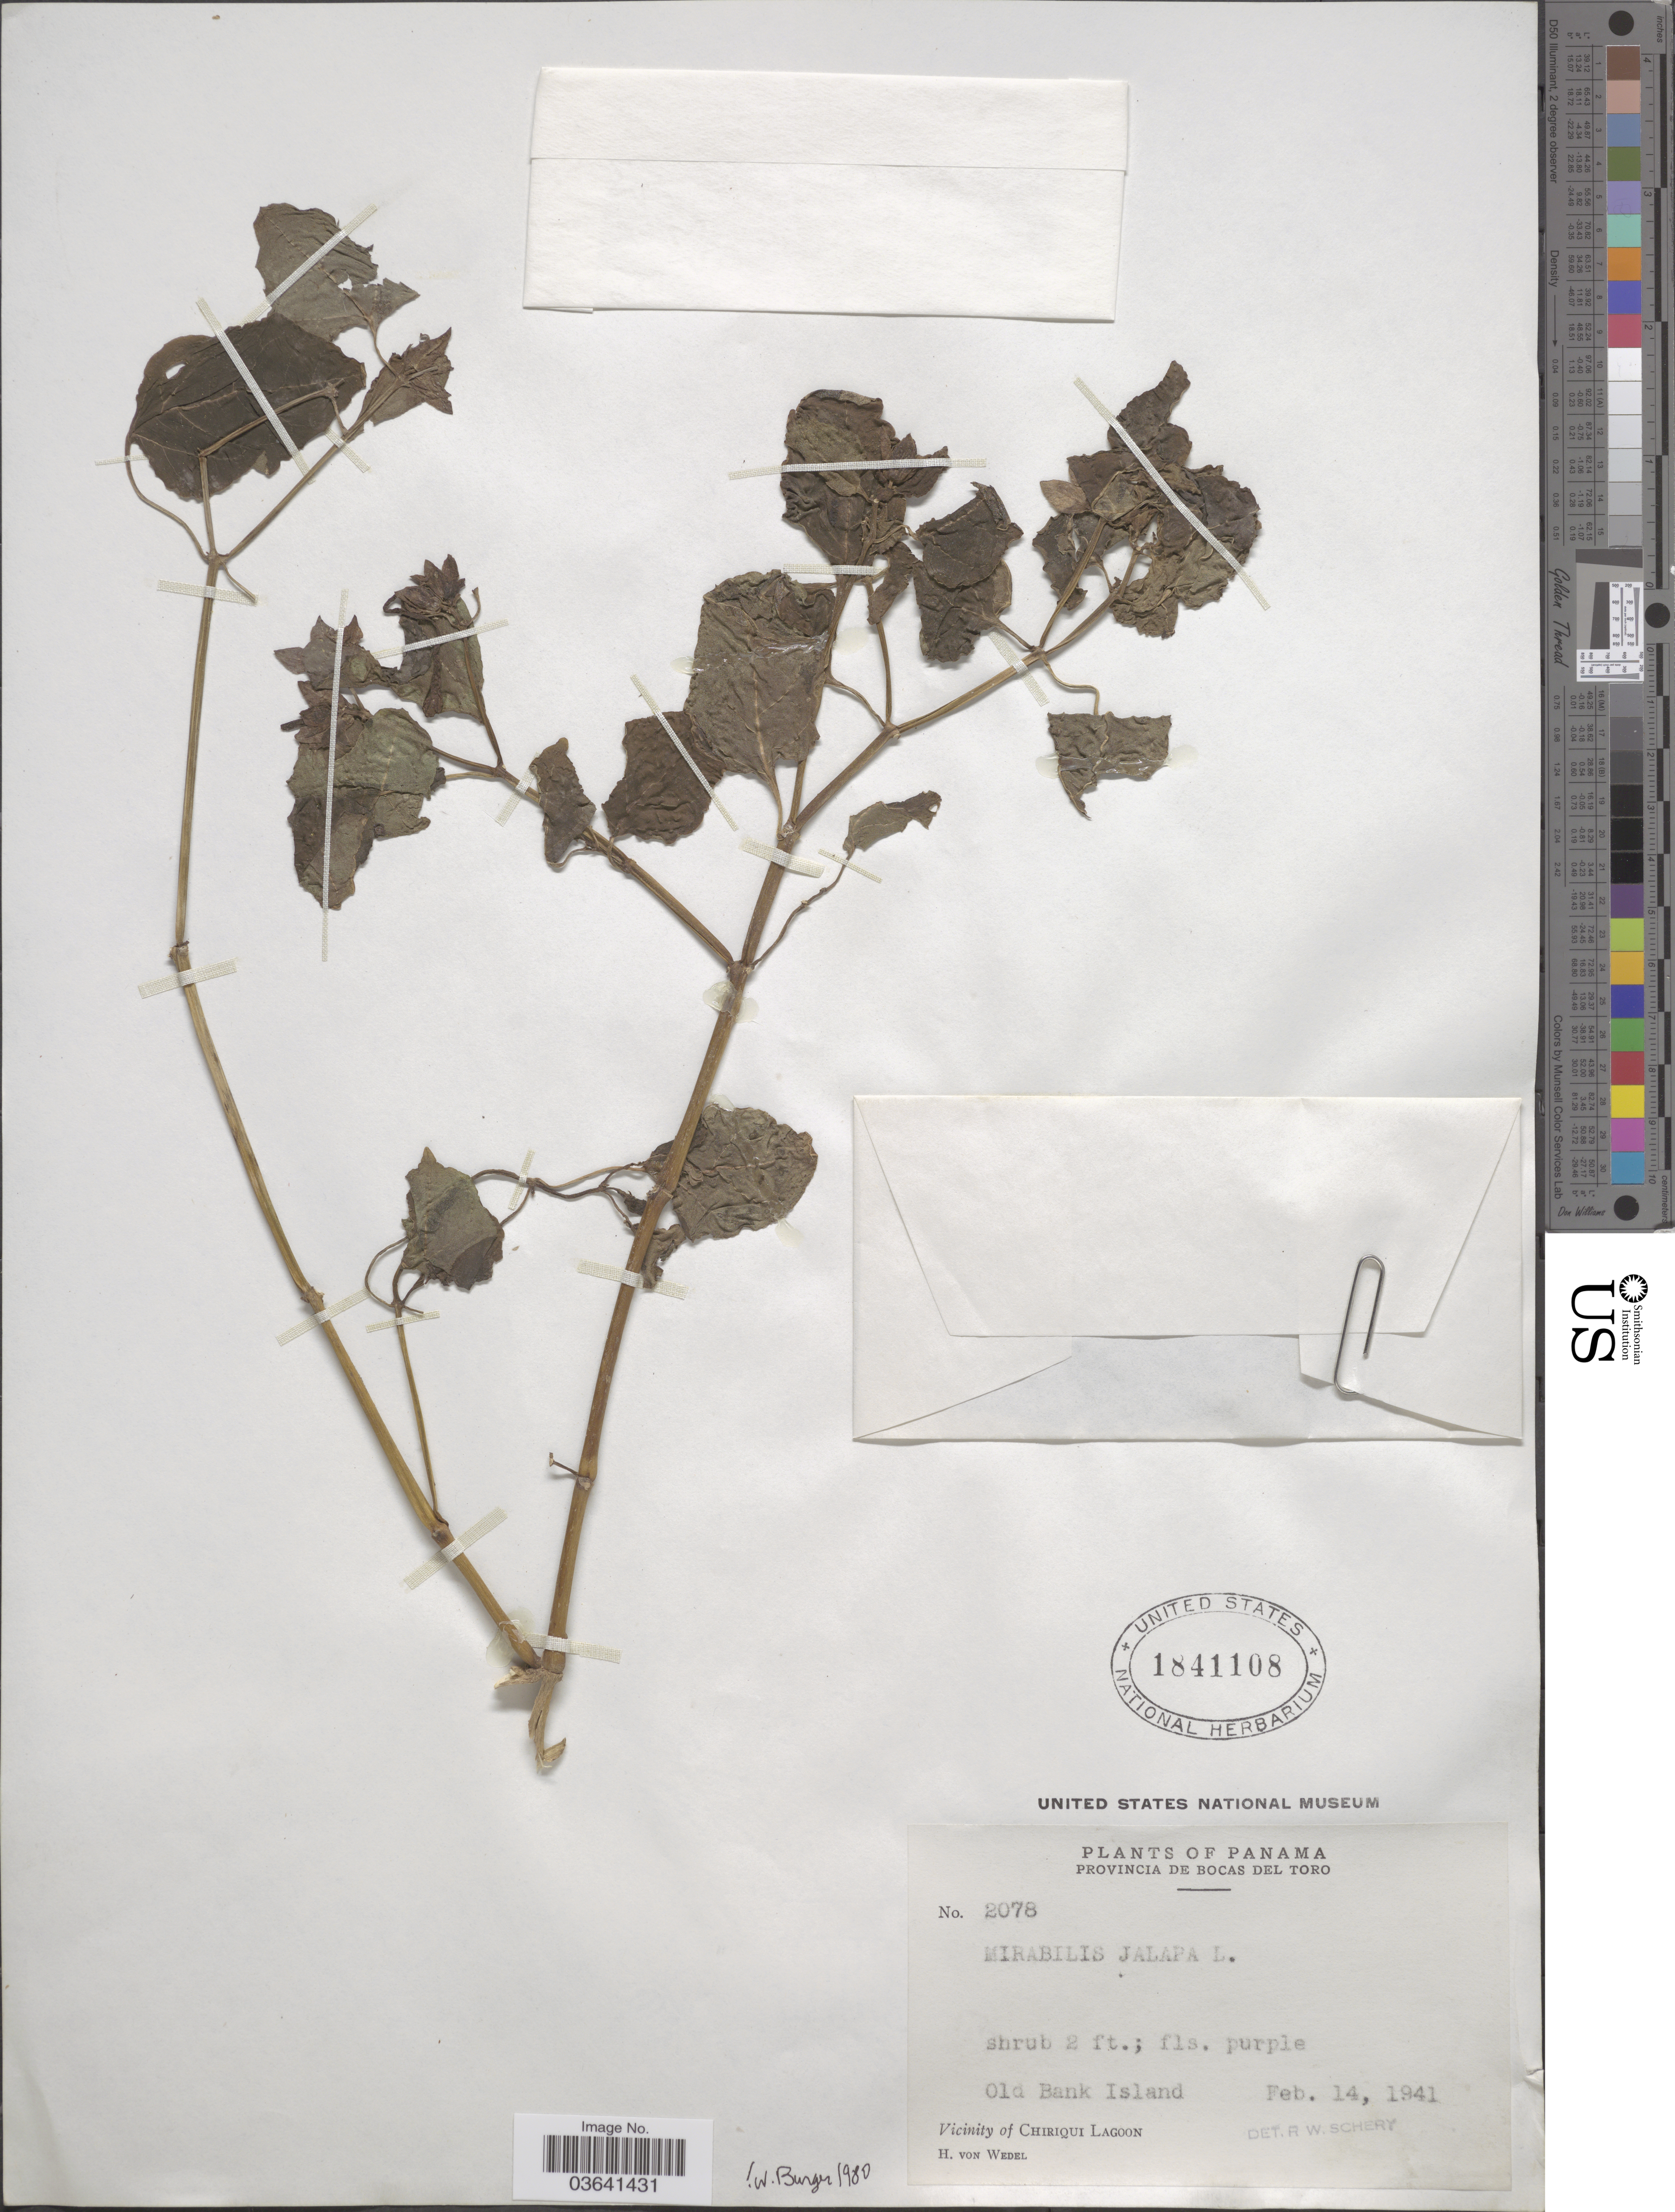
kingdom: Plantae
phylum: Tracheophyta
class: Magnoliopsida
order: Caryophyllales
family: Nyctaginaceae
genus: Mirabilis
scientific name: Mirabilis jalapa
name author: L.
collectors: H. von Wedel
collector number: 2078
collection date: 1941-02-14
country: Panama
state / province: Bocas del Toro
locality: Old Bank Island. Vicinity of Chiriqui Lagoon.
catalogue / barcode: US 1841108